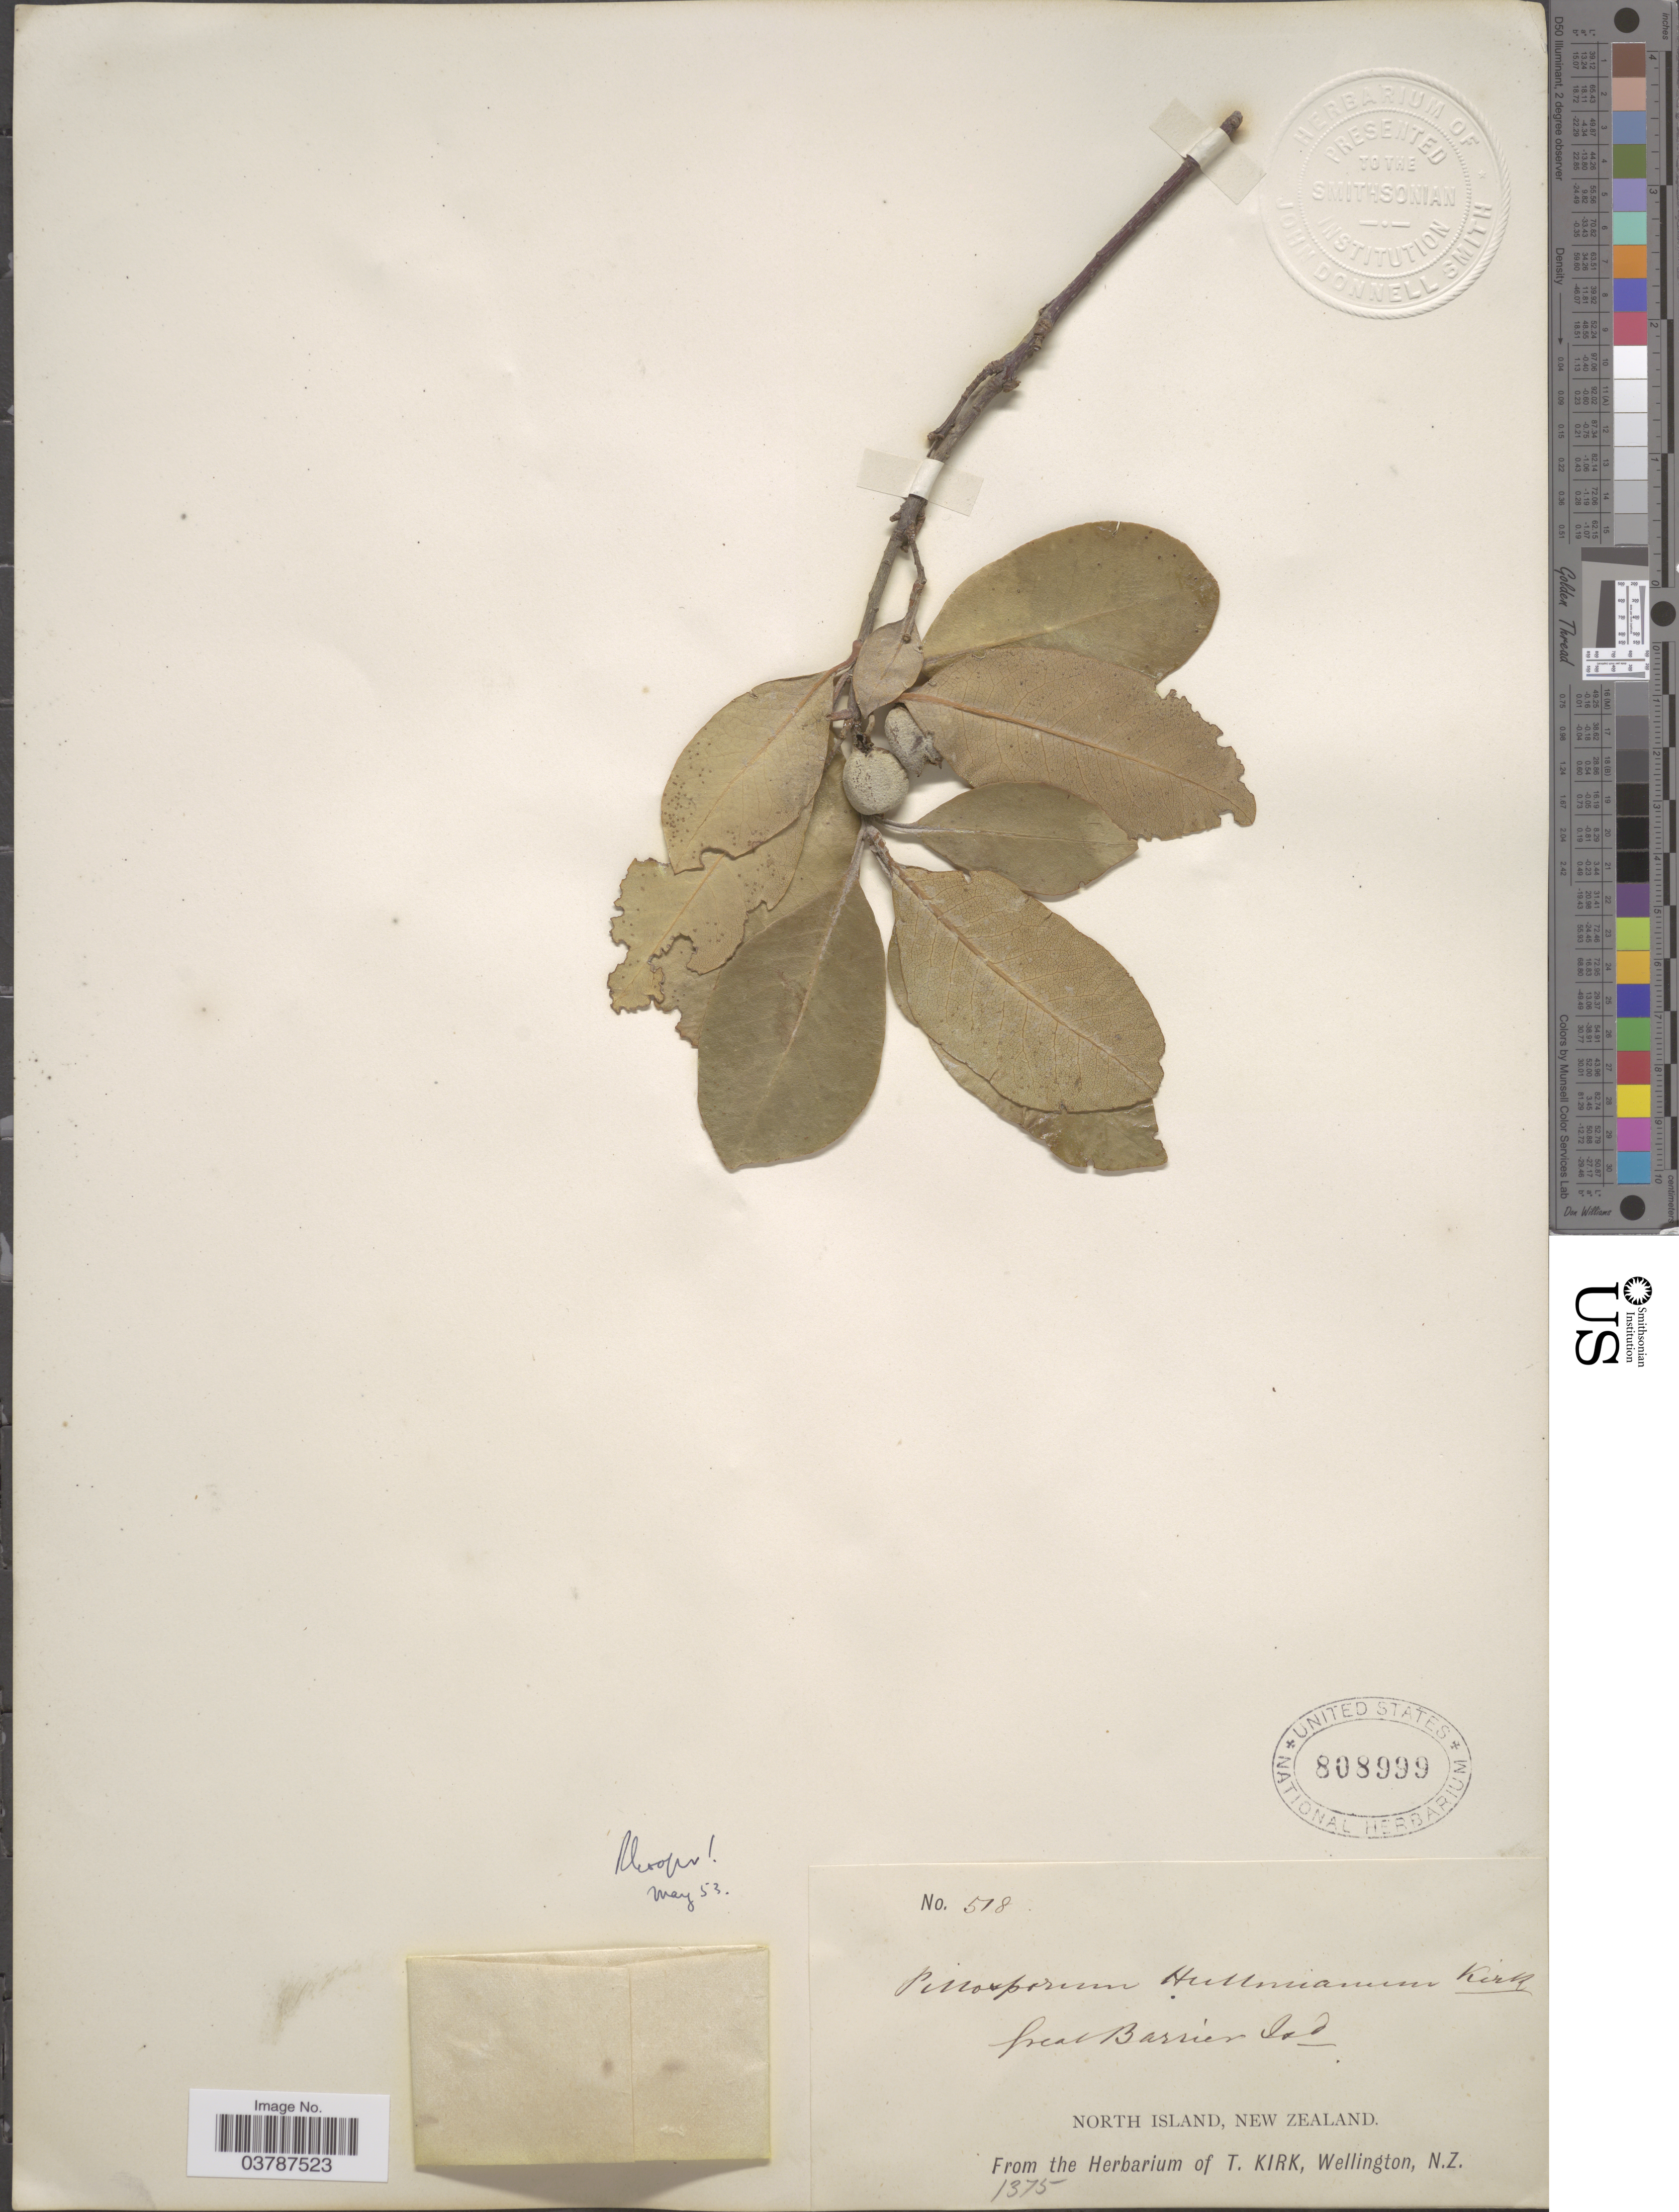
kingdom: Plantae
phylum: Tracheophyta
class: Magnoliopsida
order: Apiales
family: Pittosporaceae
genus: Pittosporum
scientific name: Pittosporum huttonianum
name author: Kirk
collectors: ex herb. T. Kirk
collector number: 518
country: New Zealand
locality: Great Barrier Isd. North Island.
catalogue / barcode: US 808999